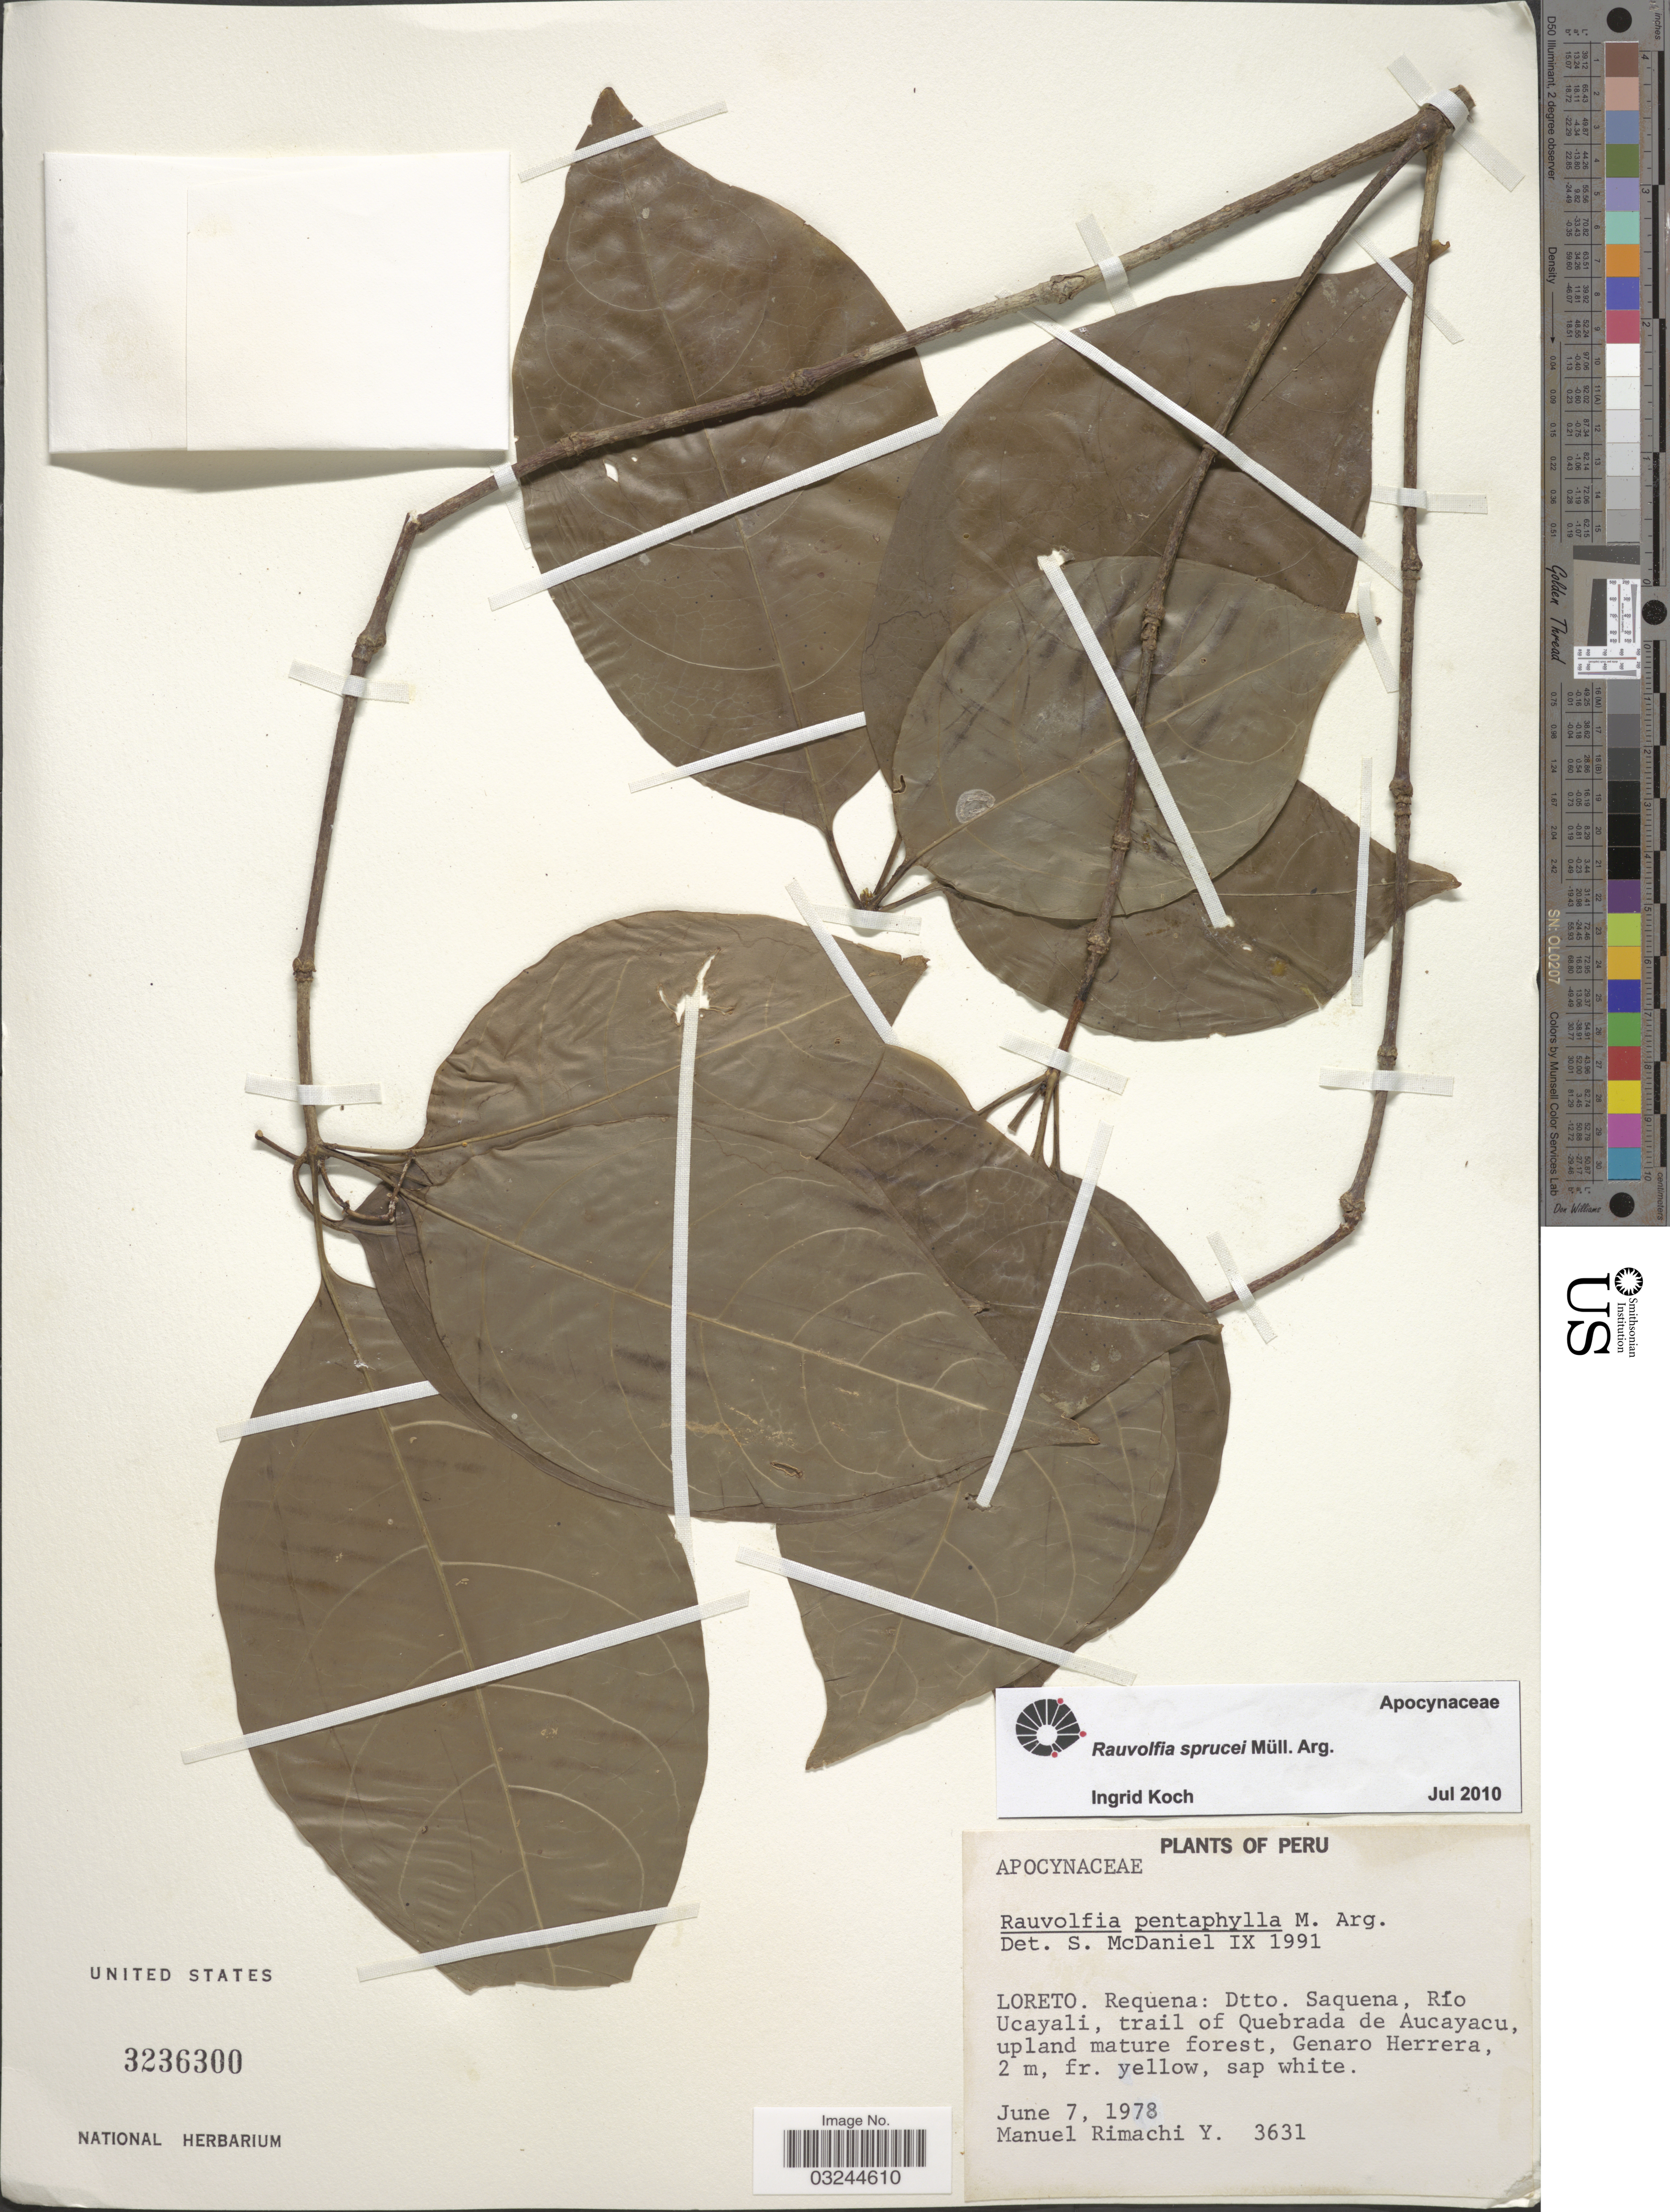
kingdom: Plantae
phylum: Tracheophyta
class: Magnoliopsida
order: Gentianales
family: Apocynaceae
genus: Rauvolfia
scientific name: Rauvolfia sprucei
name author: Müll. Arg.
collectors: M. Rimachi Y.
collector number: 3631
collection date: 1978-06-07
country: Peru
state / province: Loreto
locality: Requena: Dtto. Saquena, Río Ucayali, trail of Quebrada de Aucayacu, upland mature forest, Genaro Herrera.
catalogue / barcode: US 3236300